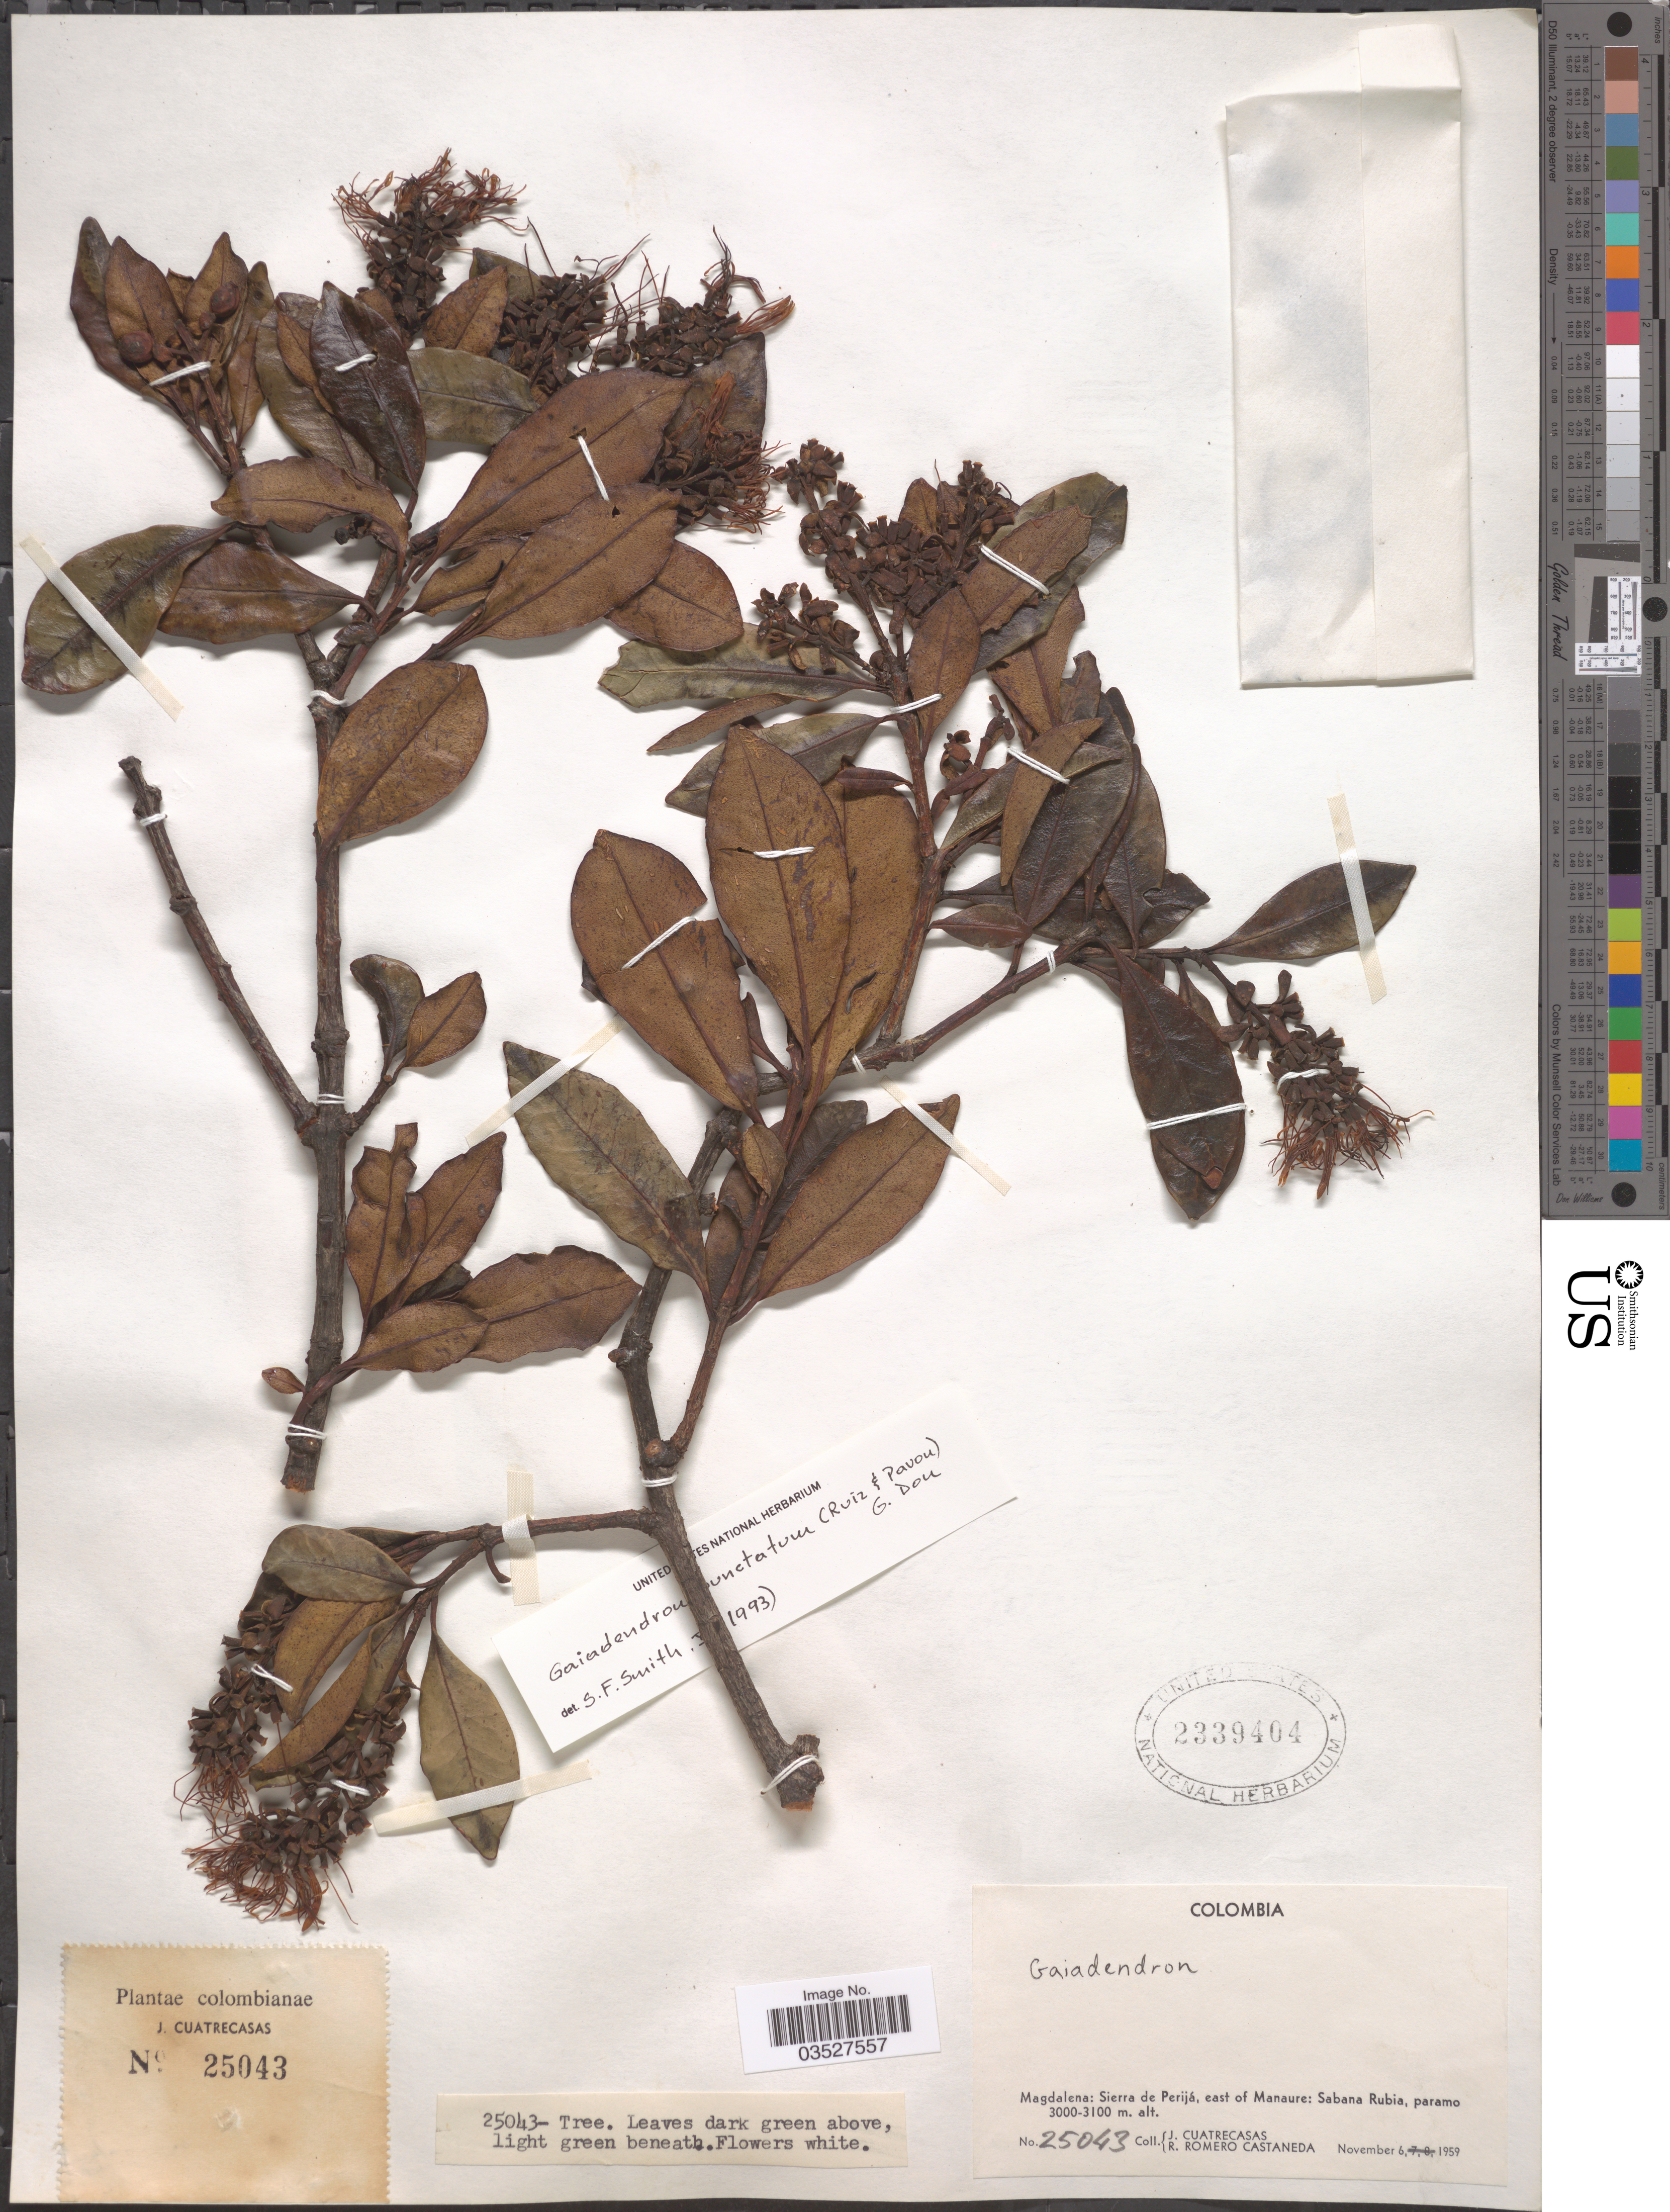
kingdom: Plantae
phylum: Tracheophyta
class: Magnoliopsida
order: Santalales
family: Loranthaceae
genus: Gaiadendron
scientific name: Gaiadendron punctatum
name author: (Ruiz & Pav.) G. Don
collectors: J. Cuatrecasas & R. Romero Castañeda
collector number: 25043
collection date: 1959-11-06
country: Colombia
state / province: Magdalena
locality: Sierra de Perijá, east of Manaure: Sabana Rubia, paramo.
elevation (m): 3000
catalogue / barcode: US 2339404